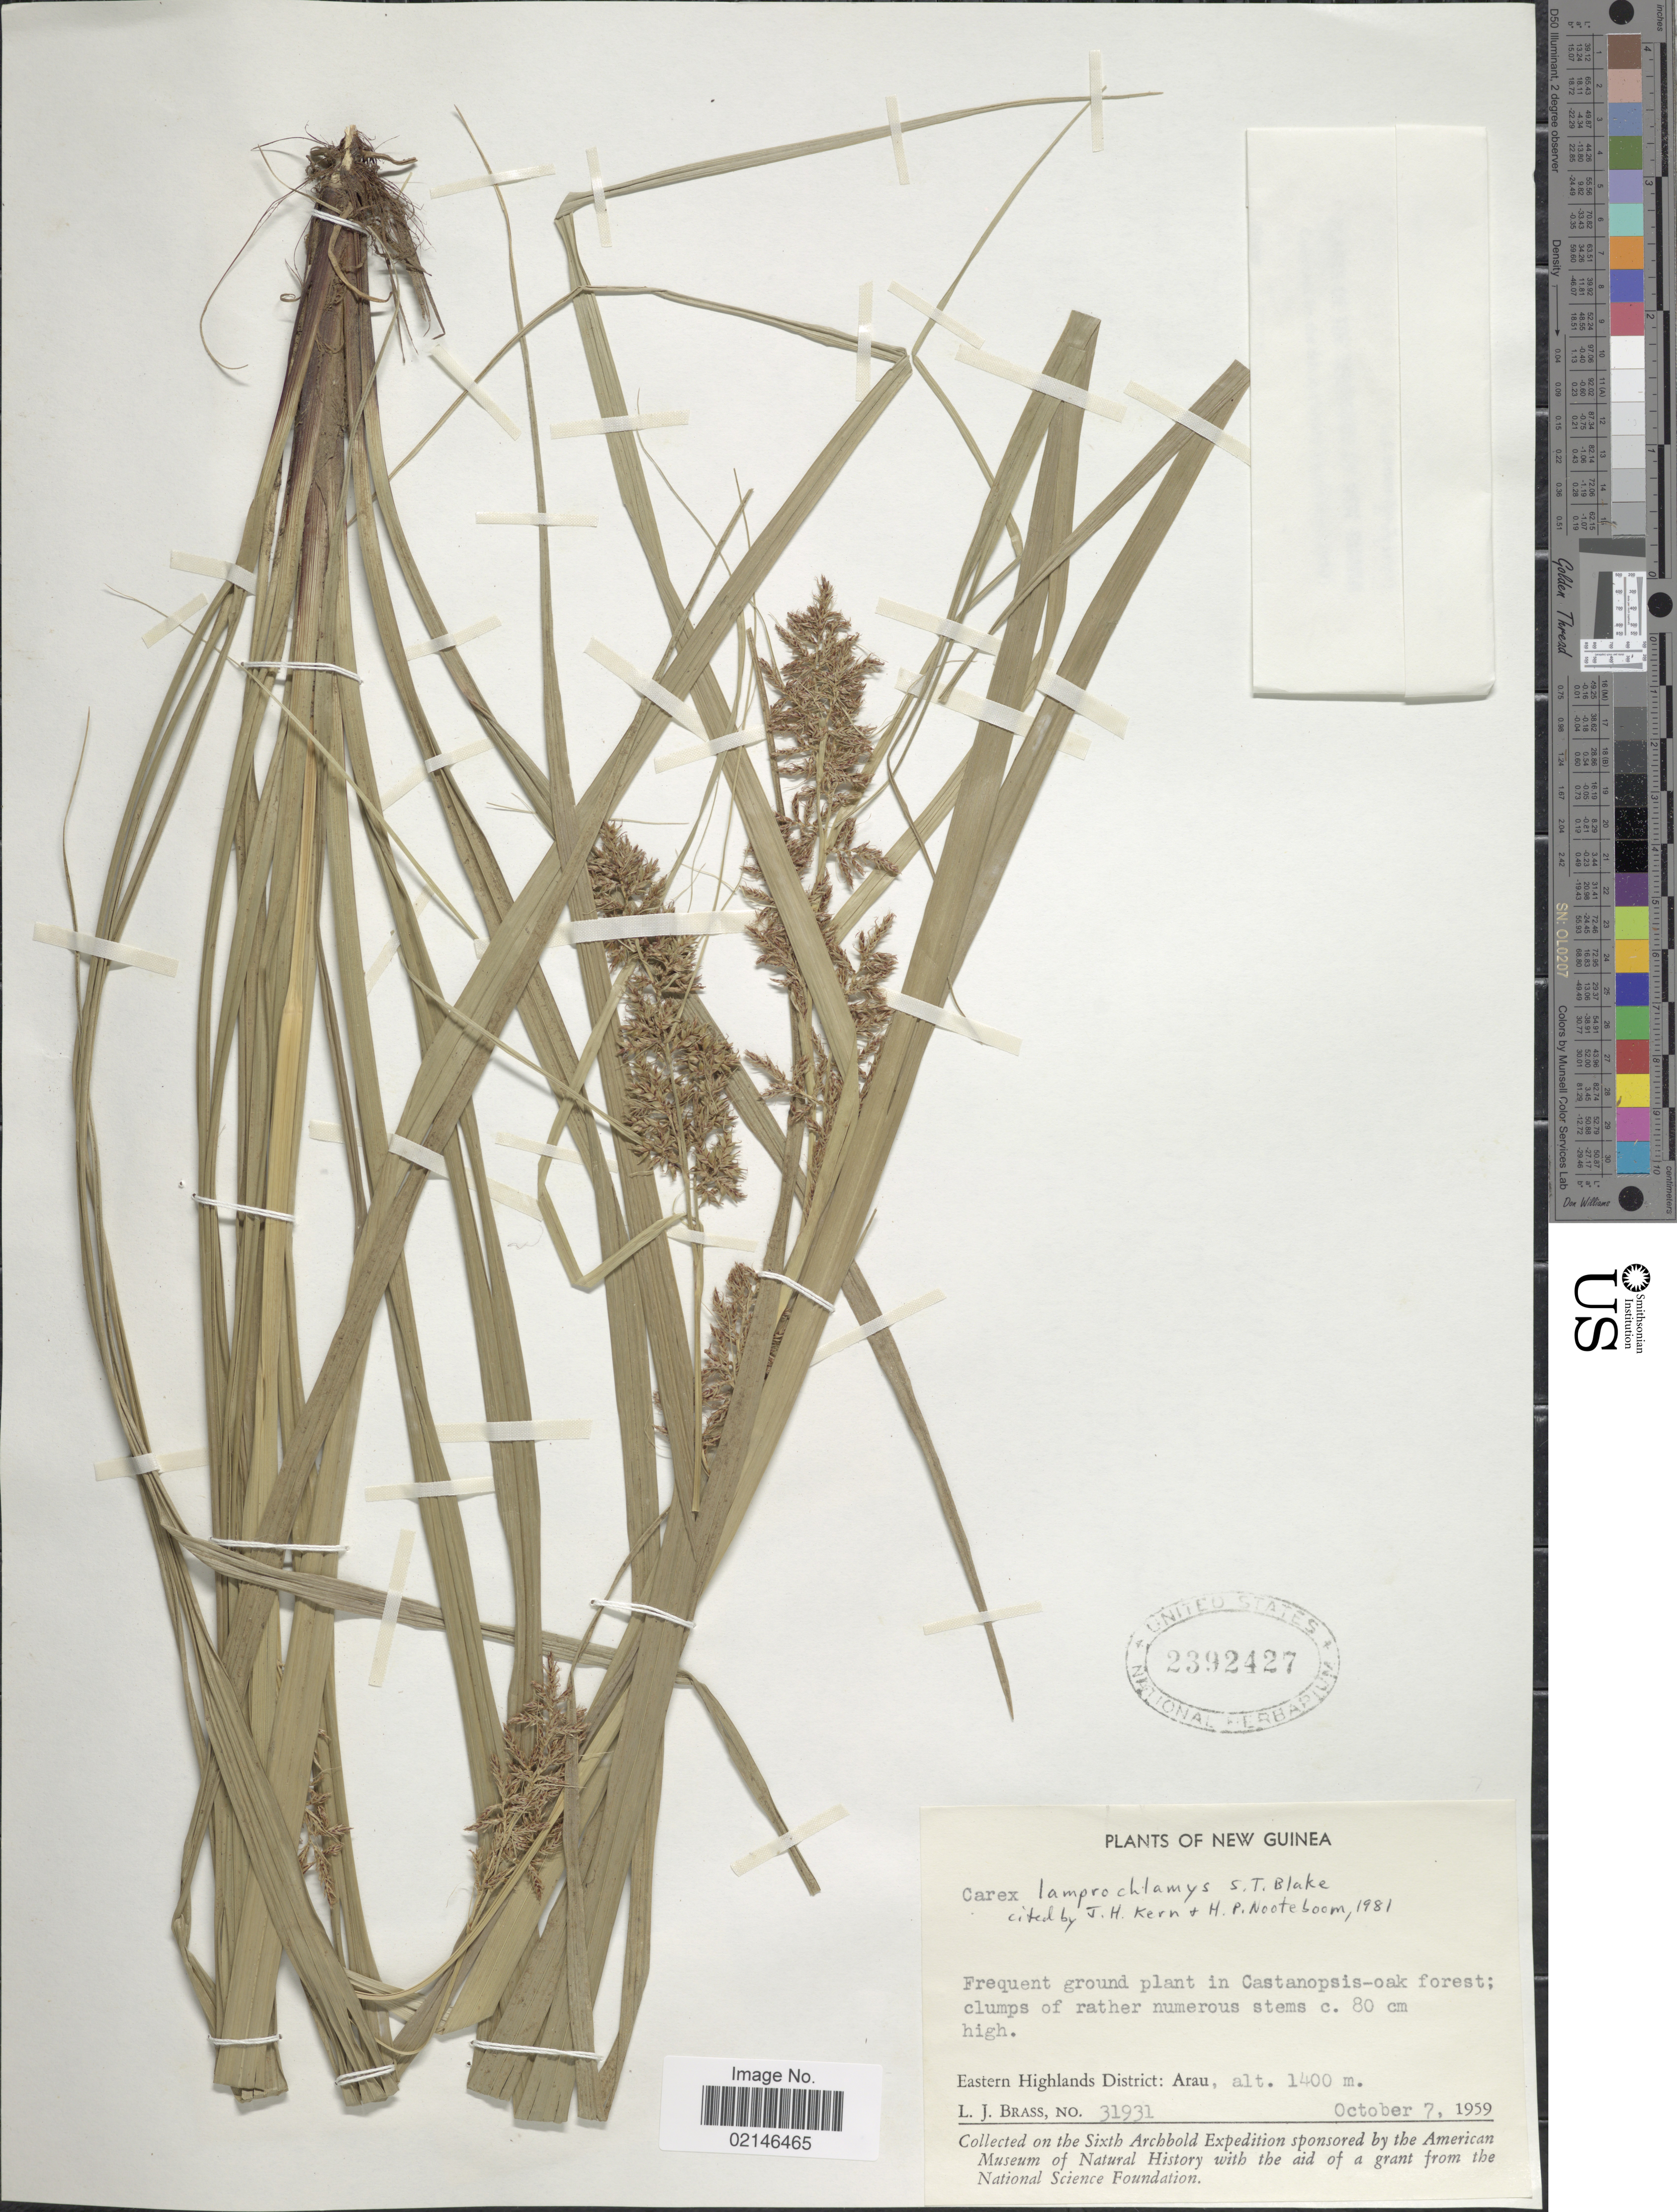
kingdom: Plantae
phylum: Tracheophyta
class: Liliopsida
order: Poales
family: Cyperaceae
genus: Carex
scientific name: Carex lamprochlamys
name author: S.T. Blake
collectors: L. J. Brass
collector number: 31931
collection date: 1959-10-07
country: Papua New Guinea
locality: New Guinea, Eastern Highlands District: Arau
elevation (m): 1400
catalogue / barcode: US 2392427